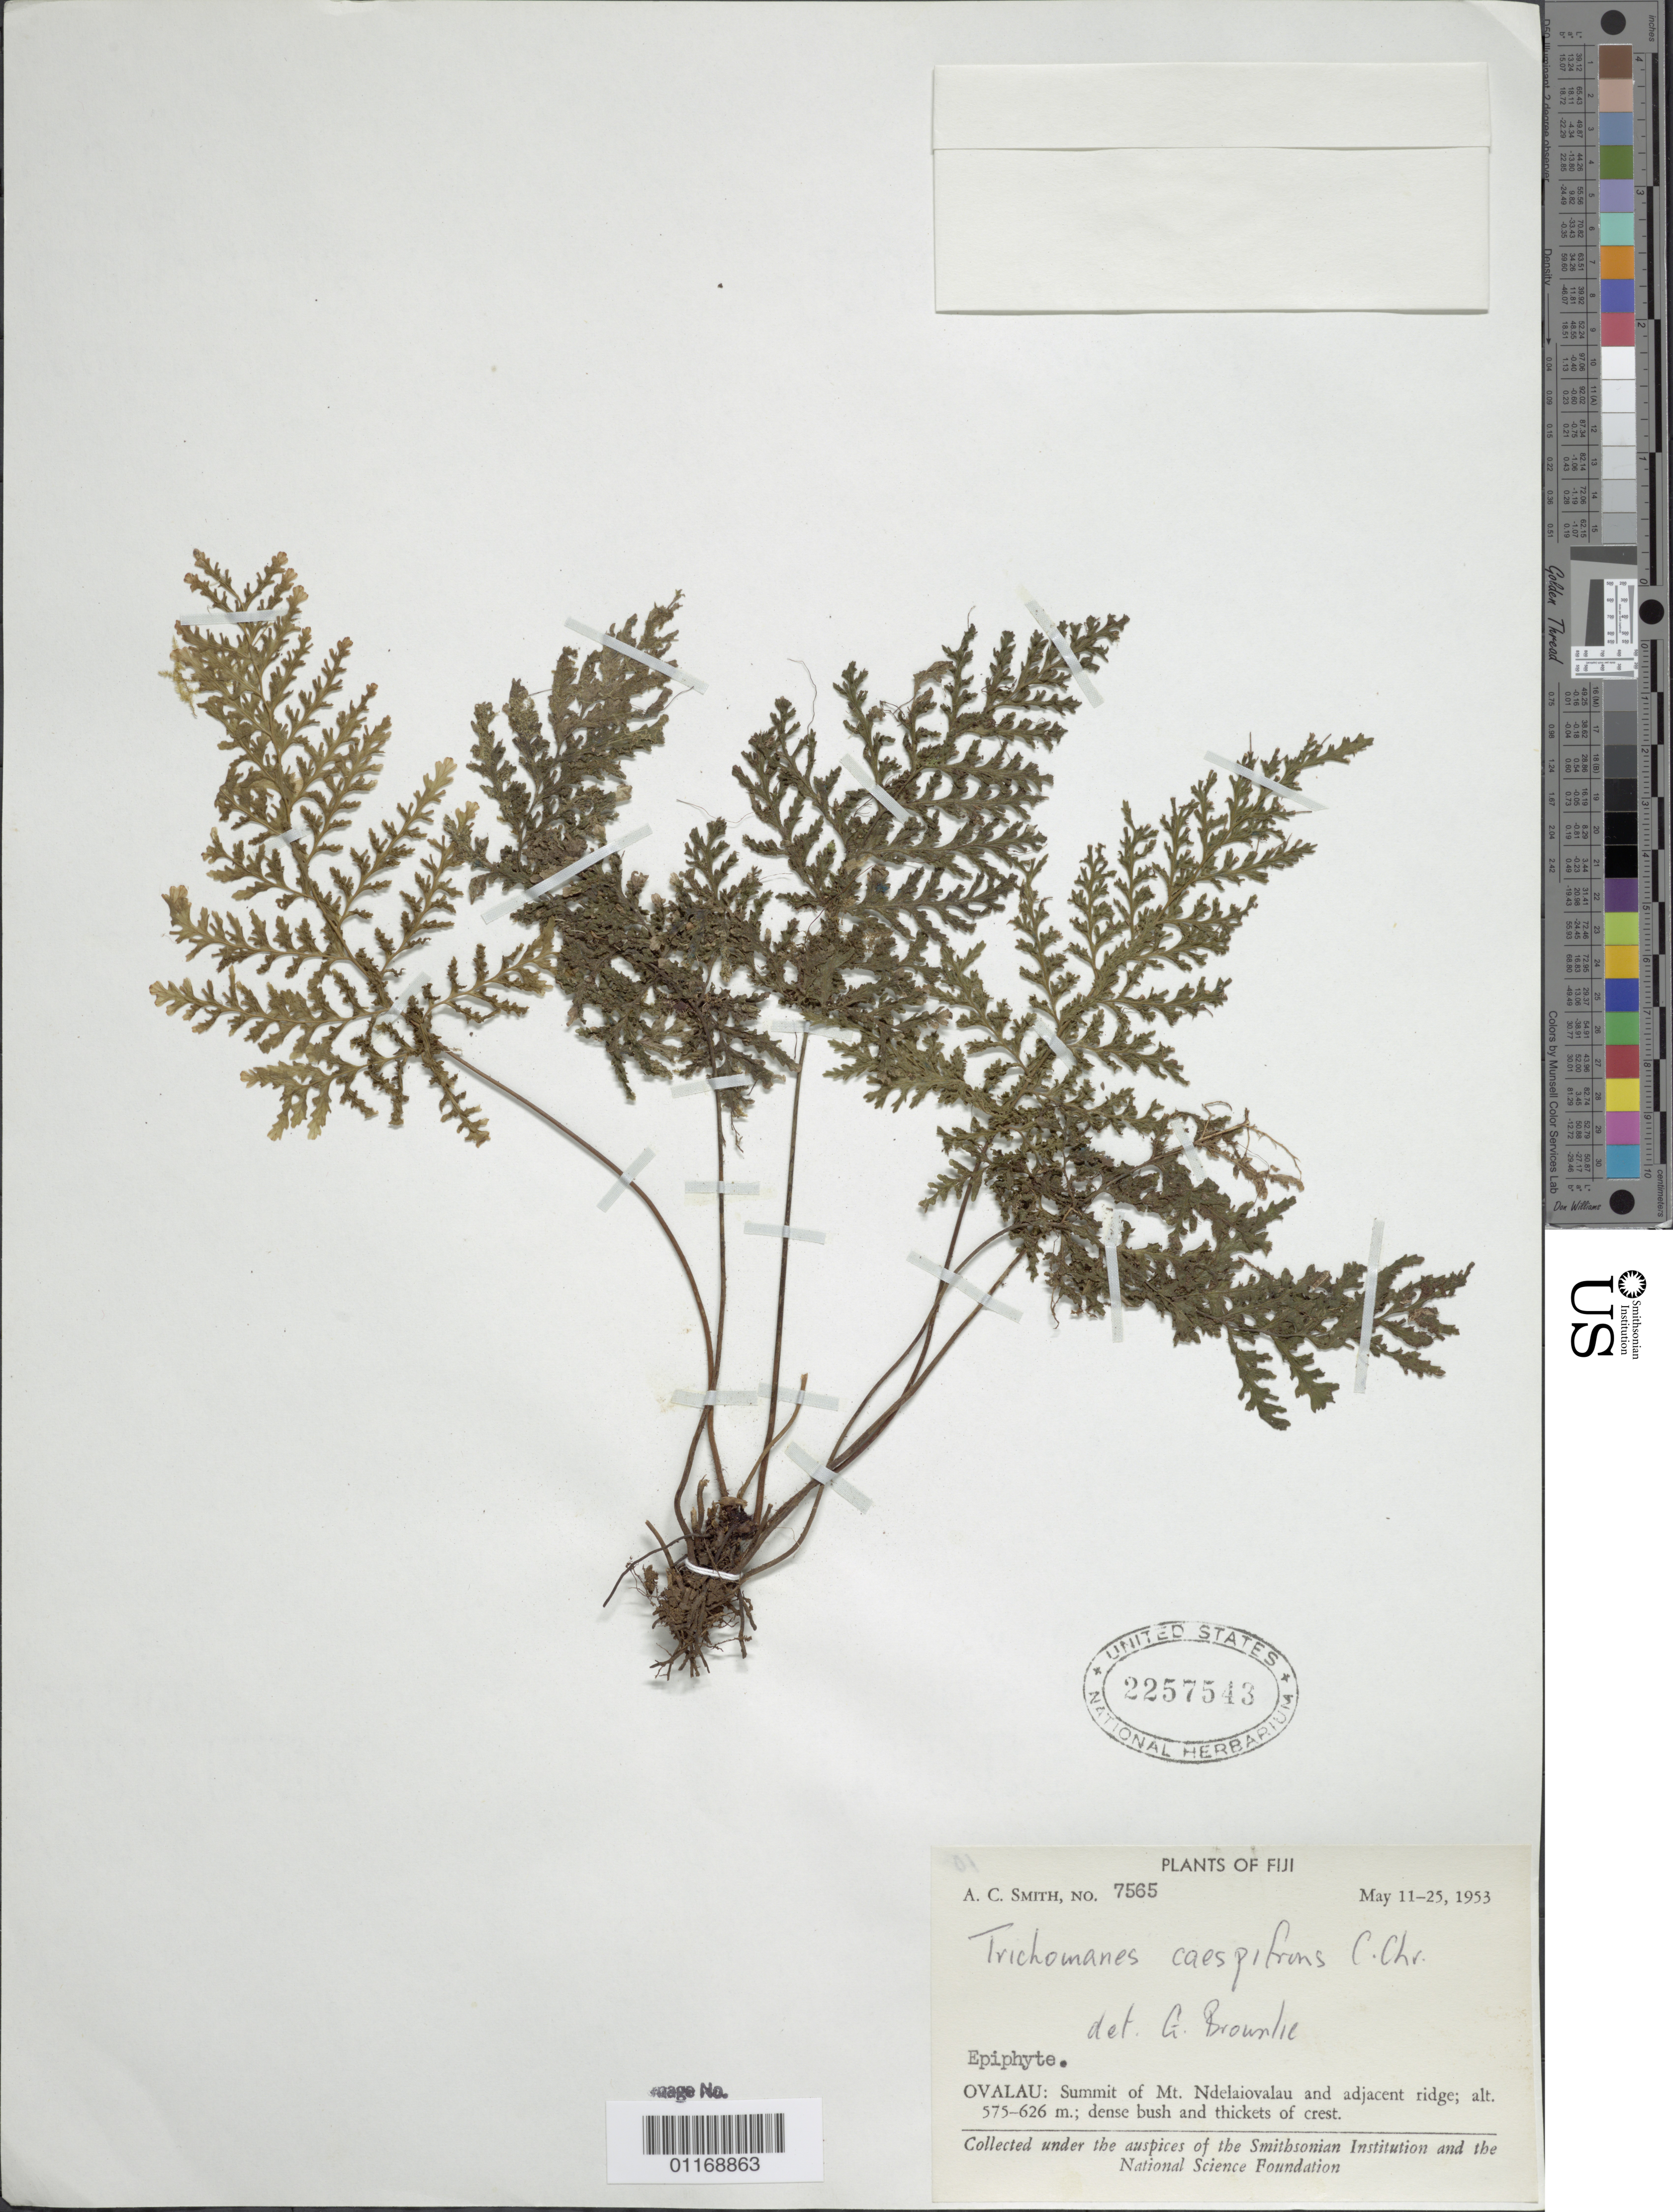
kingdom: Plantae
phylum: Tracheophyta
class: Polypodiopsida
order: Hymenophyllales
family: Hymenophyllaceae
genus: Abrodictyum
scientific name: Abrodictyum caespifrons (C. Chr.) comb. ined., 2015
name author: (C. Chr.)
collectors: A. C. Smith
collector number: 7565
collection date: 1953-05-11/1953-05-25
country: Fiji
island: Ovalau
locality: Summit of Mt. Ndelaiovalau and adjacent ridge.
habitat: Dense bush and thickets of crest.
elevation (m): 575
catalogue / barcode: US 2257543